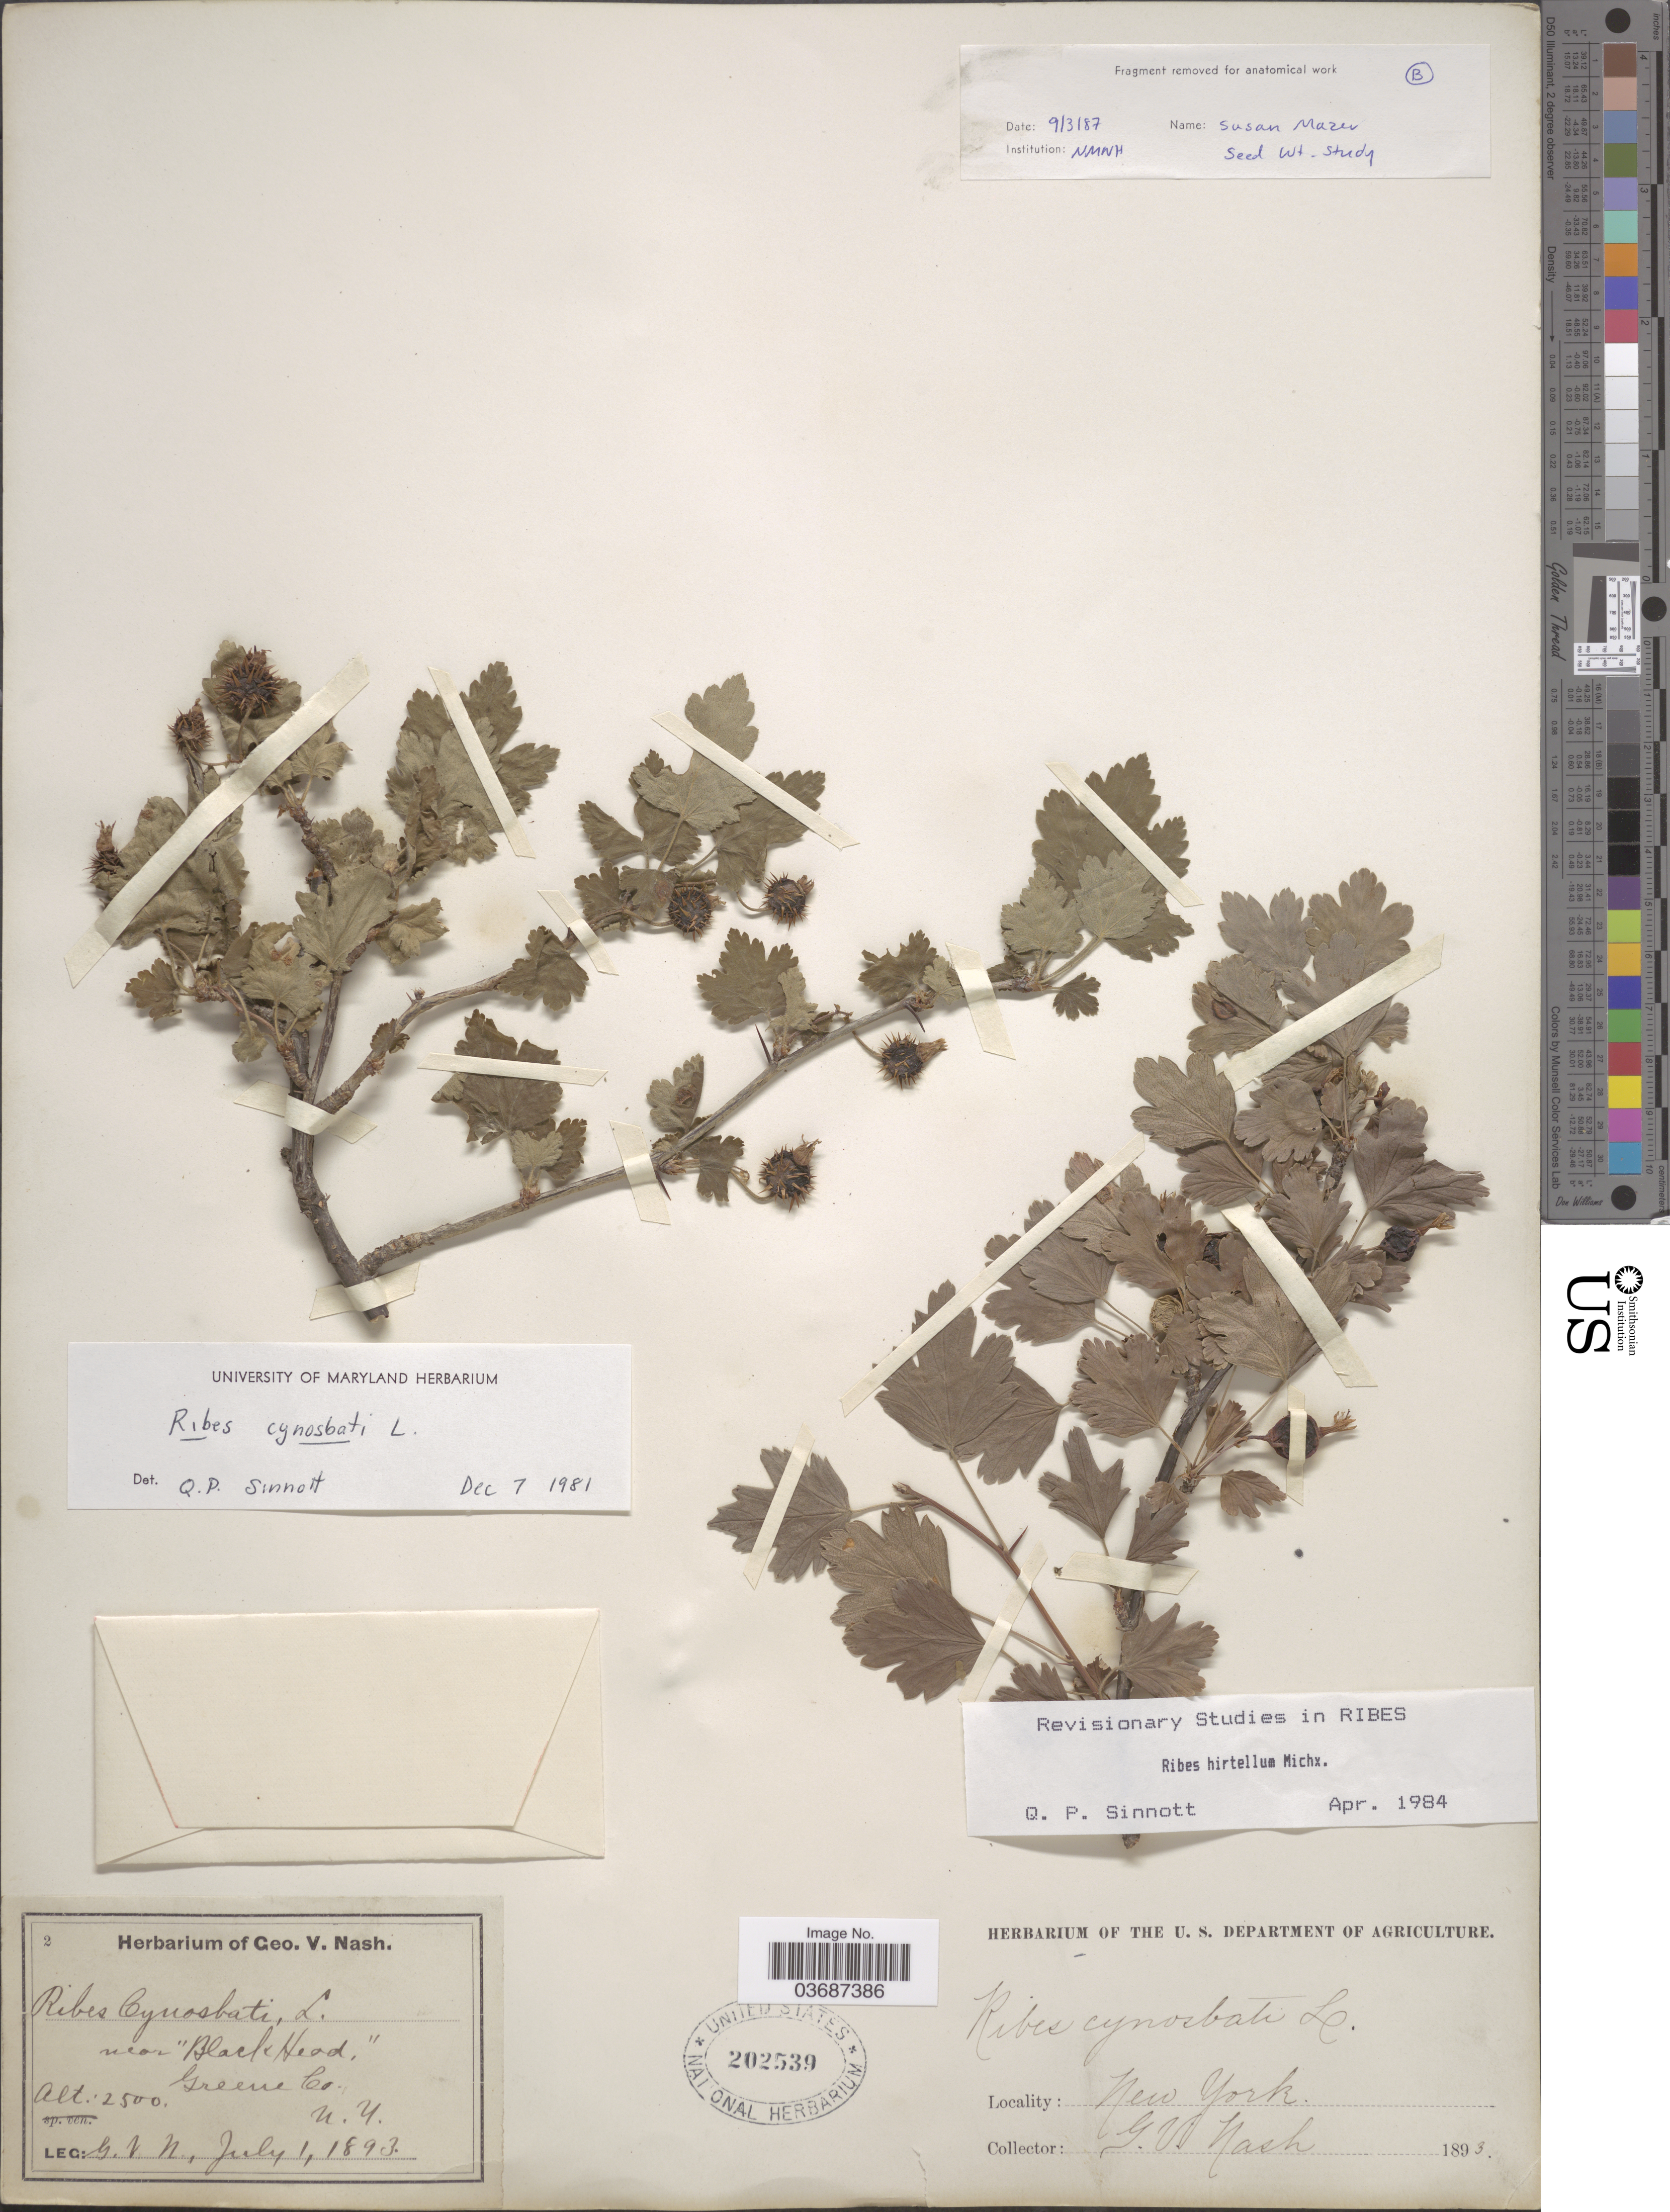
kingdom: Plantae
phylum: Tracheophyta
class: Magnoliopsida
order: Saxifragales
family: Grossulariaceae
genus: Ribes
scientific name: Ribes hirtellum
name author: Michx.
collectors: G. V. Nash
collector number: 2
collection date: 1893-07-01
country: United States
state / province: New York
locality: Near "Black Head.", Greene Co.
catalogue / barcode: US 202539